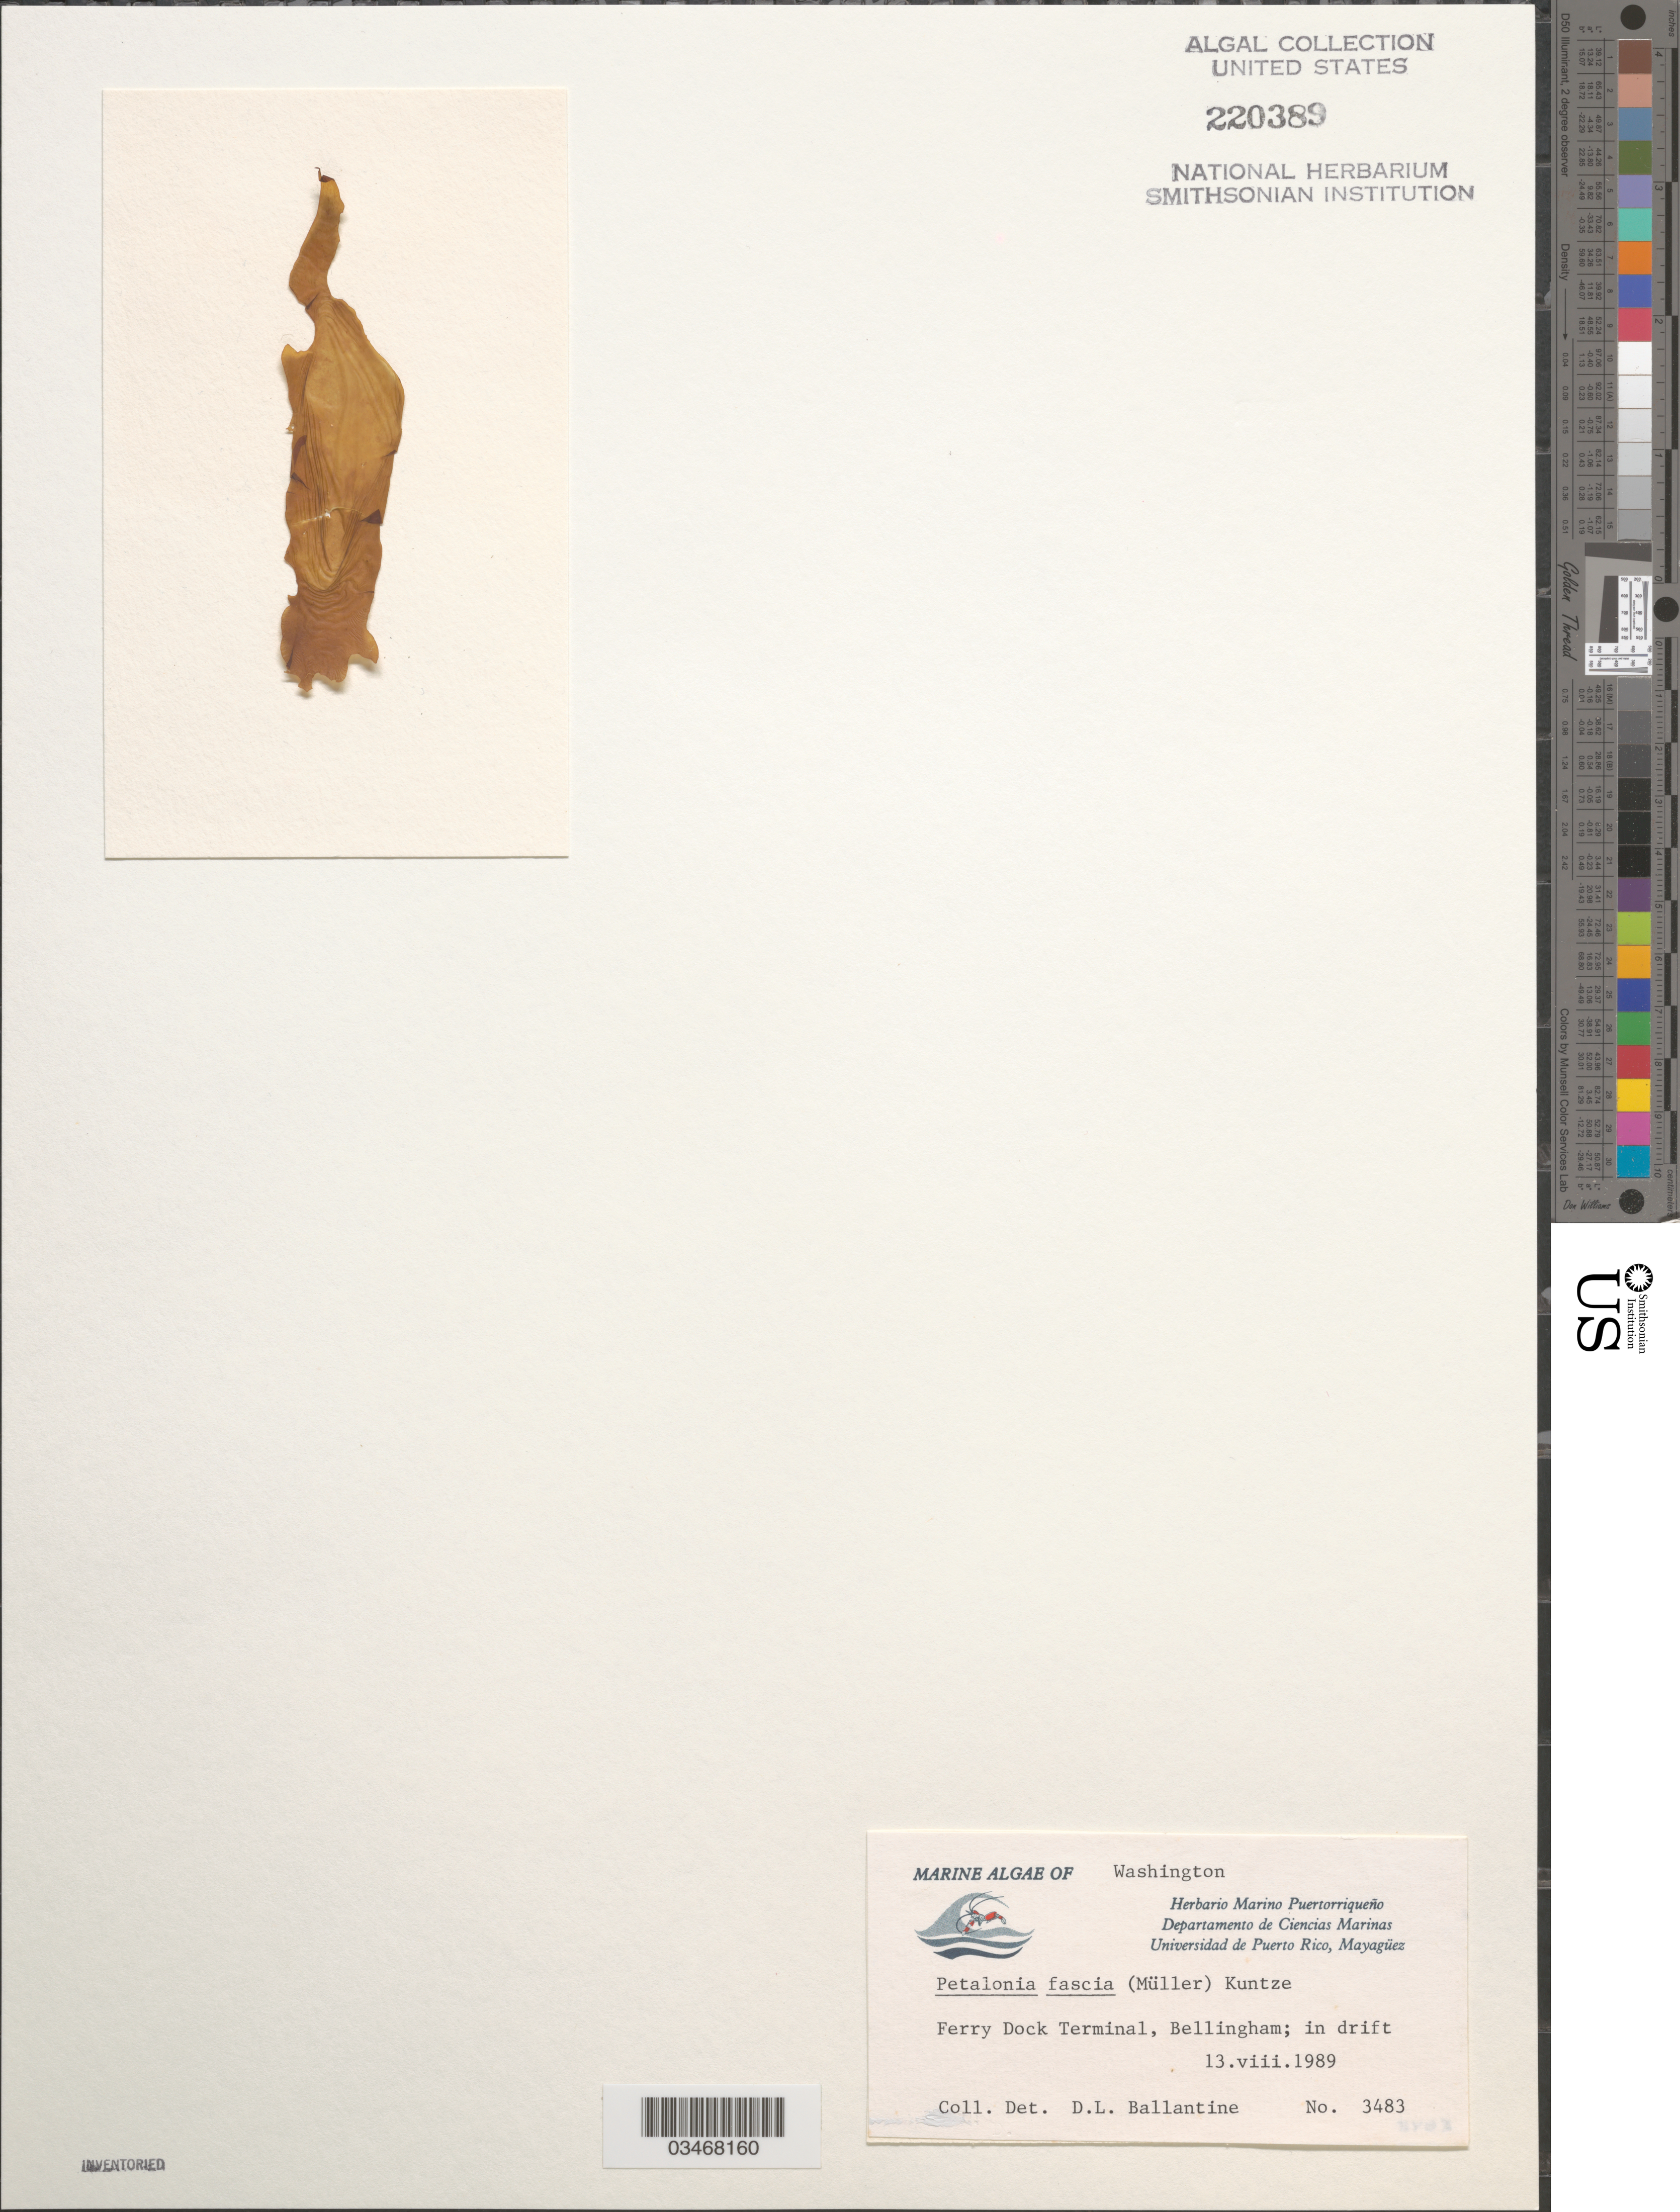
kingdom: Chromista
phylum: Ochrophyta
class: Phaeophyceae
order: Scytosiphonales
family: Scytosiphonaceae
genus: Petalonia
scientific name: Petalonia fascia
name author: (O.F. Müller) Kuntze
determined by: Ballantine, D. L.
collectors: D.L. Ballantine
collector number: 3483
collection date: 1989-08-13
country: United States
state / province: Washington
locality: Ferry Dock Terminal, Bellingham.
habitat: In drift.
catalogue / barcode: US 220389